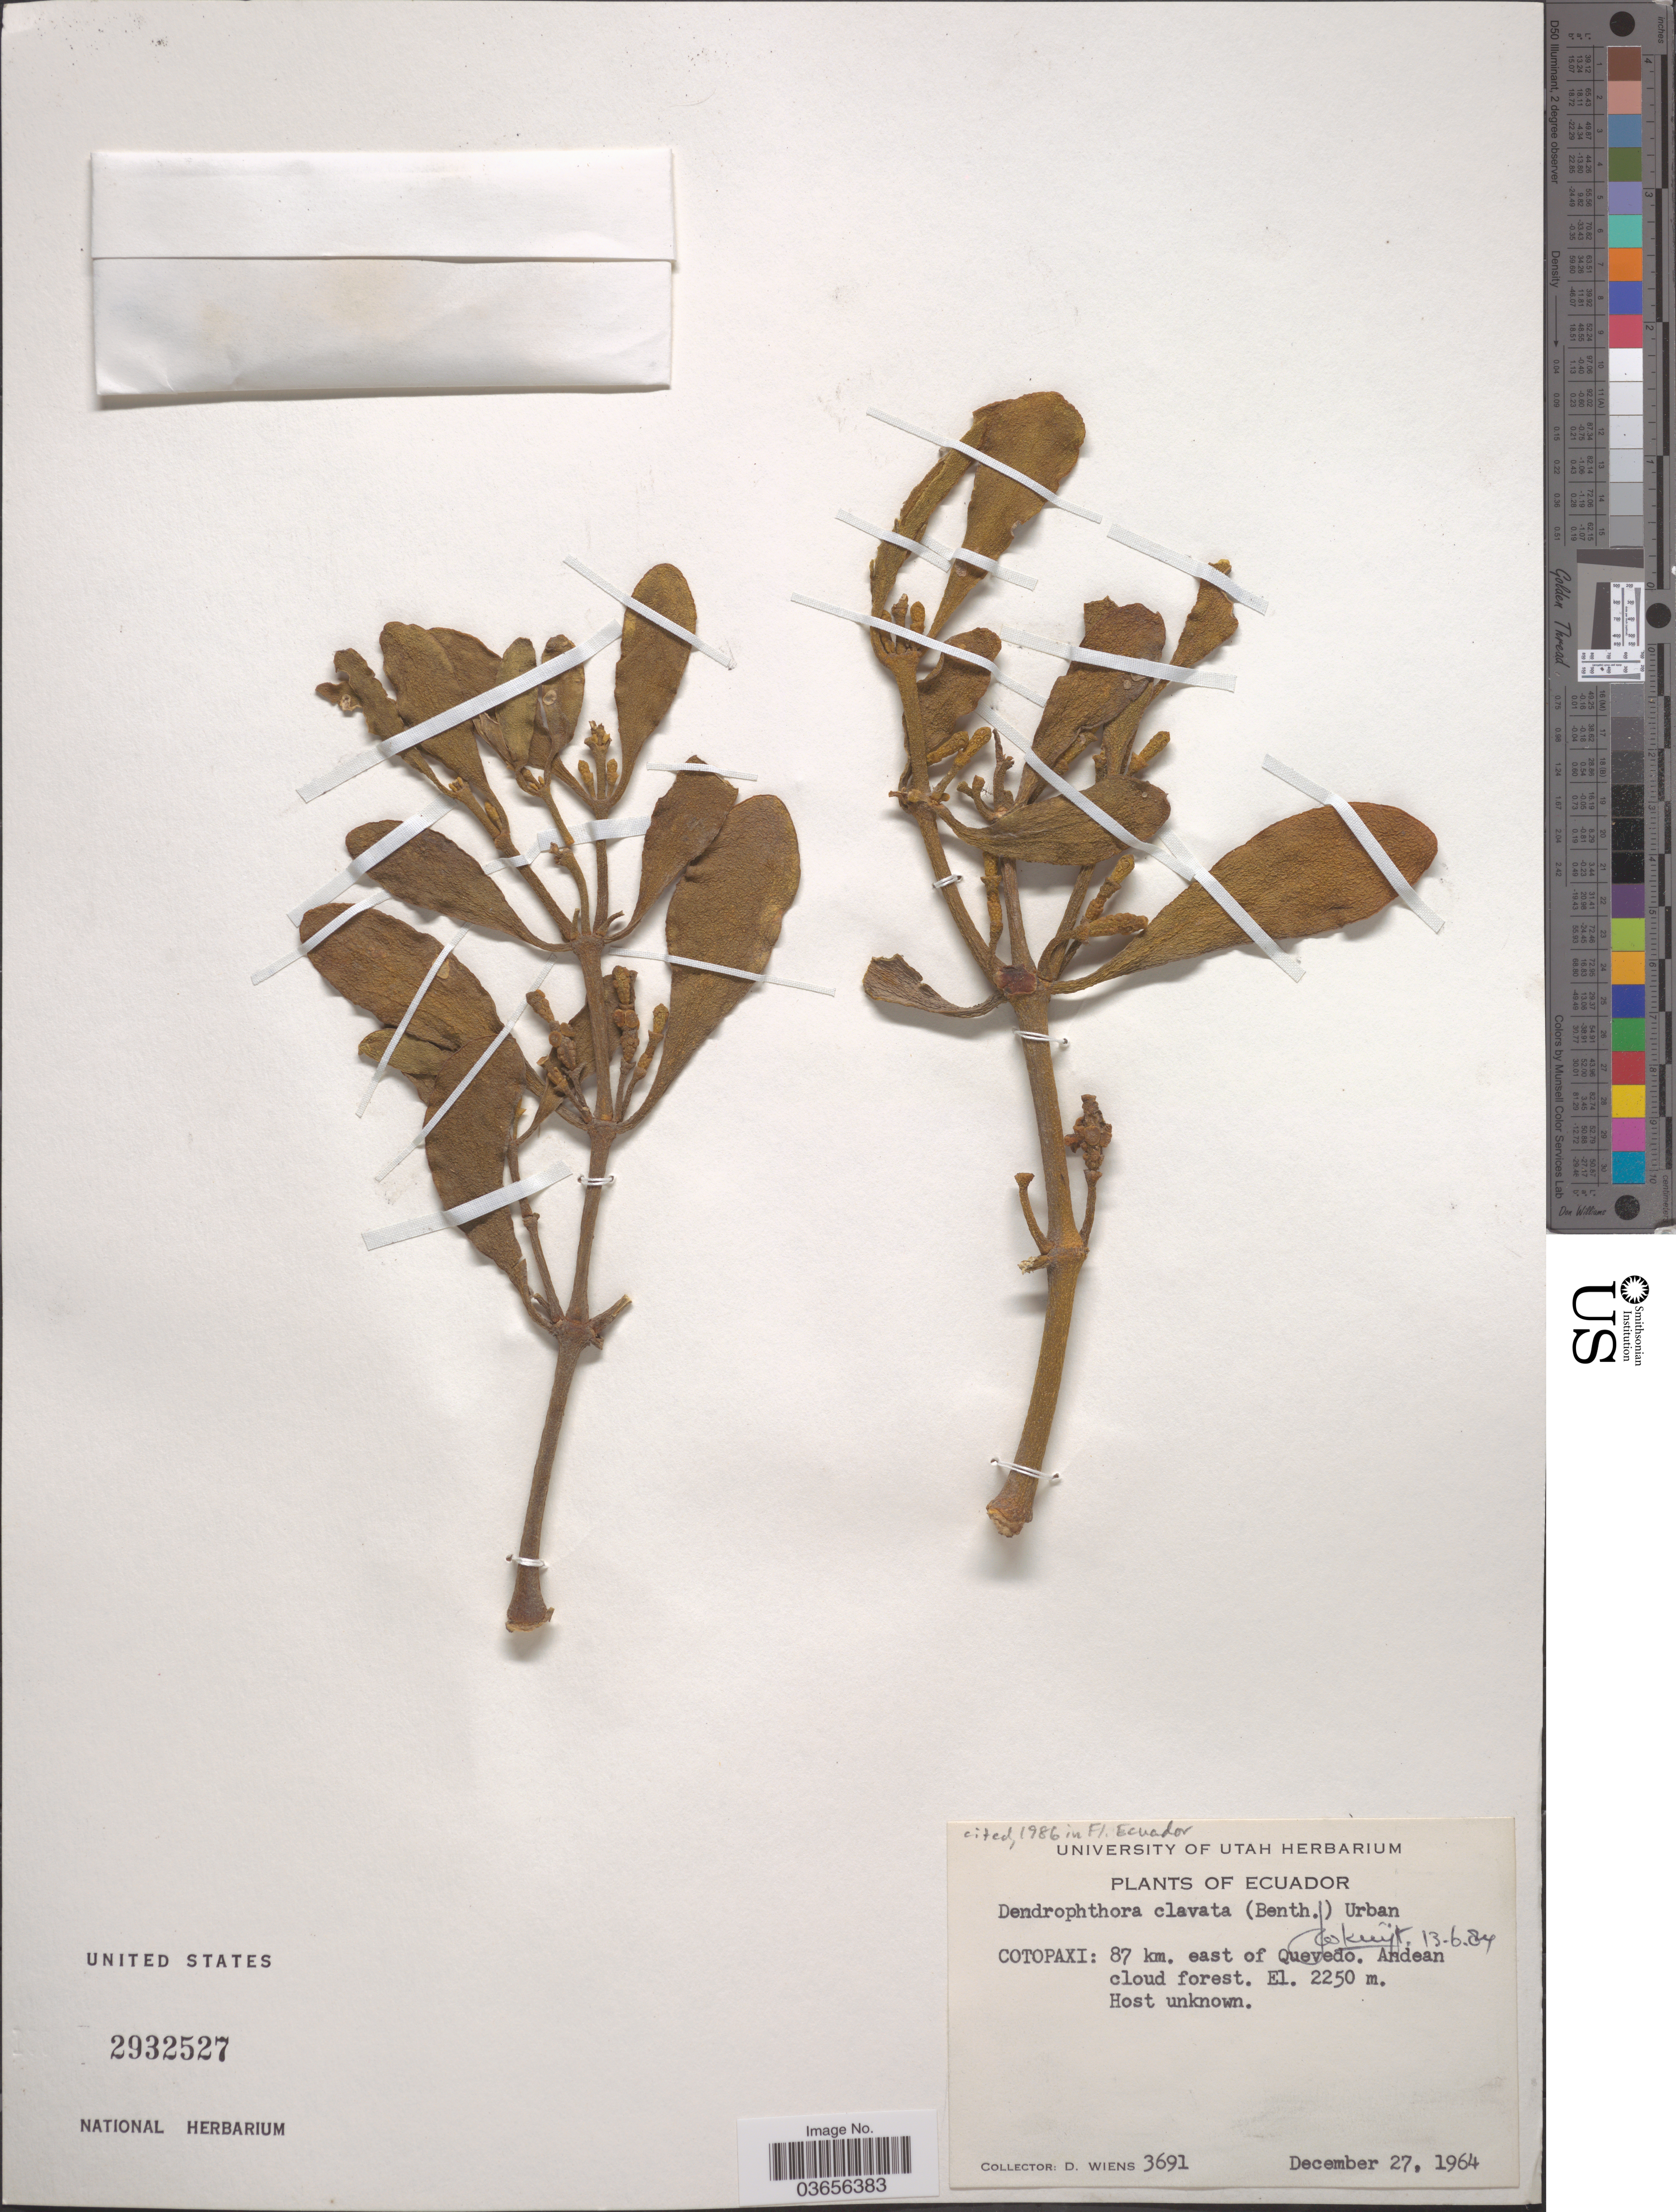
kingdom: Plantae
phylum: Tracheophyta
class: Magnoliopsida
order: Santalales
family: Viscaceae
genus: Dendrophthora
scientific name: Dendrophthora clavata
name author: (Benth.) Urb.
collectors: D. Wiens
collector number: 3691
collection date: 1964-12-27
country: Ecuador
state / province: Cotopaxi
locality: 87 km. east of Quevedo. Andean cloud forest.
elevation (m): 2250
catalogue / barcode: US 2932527